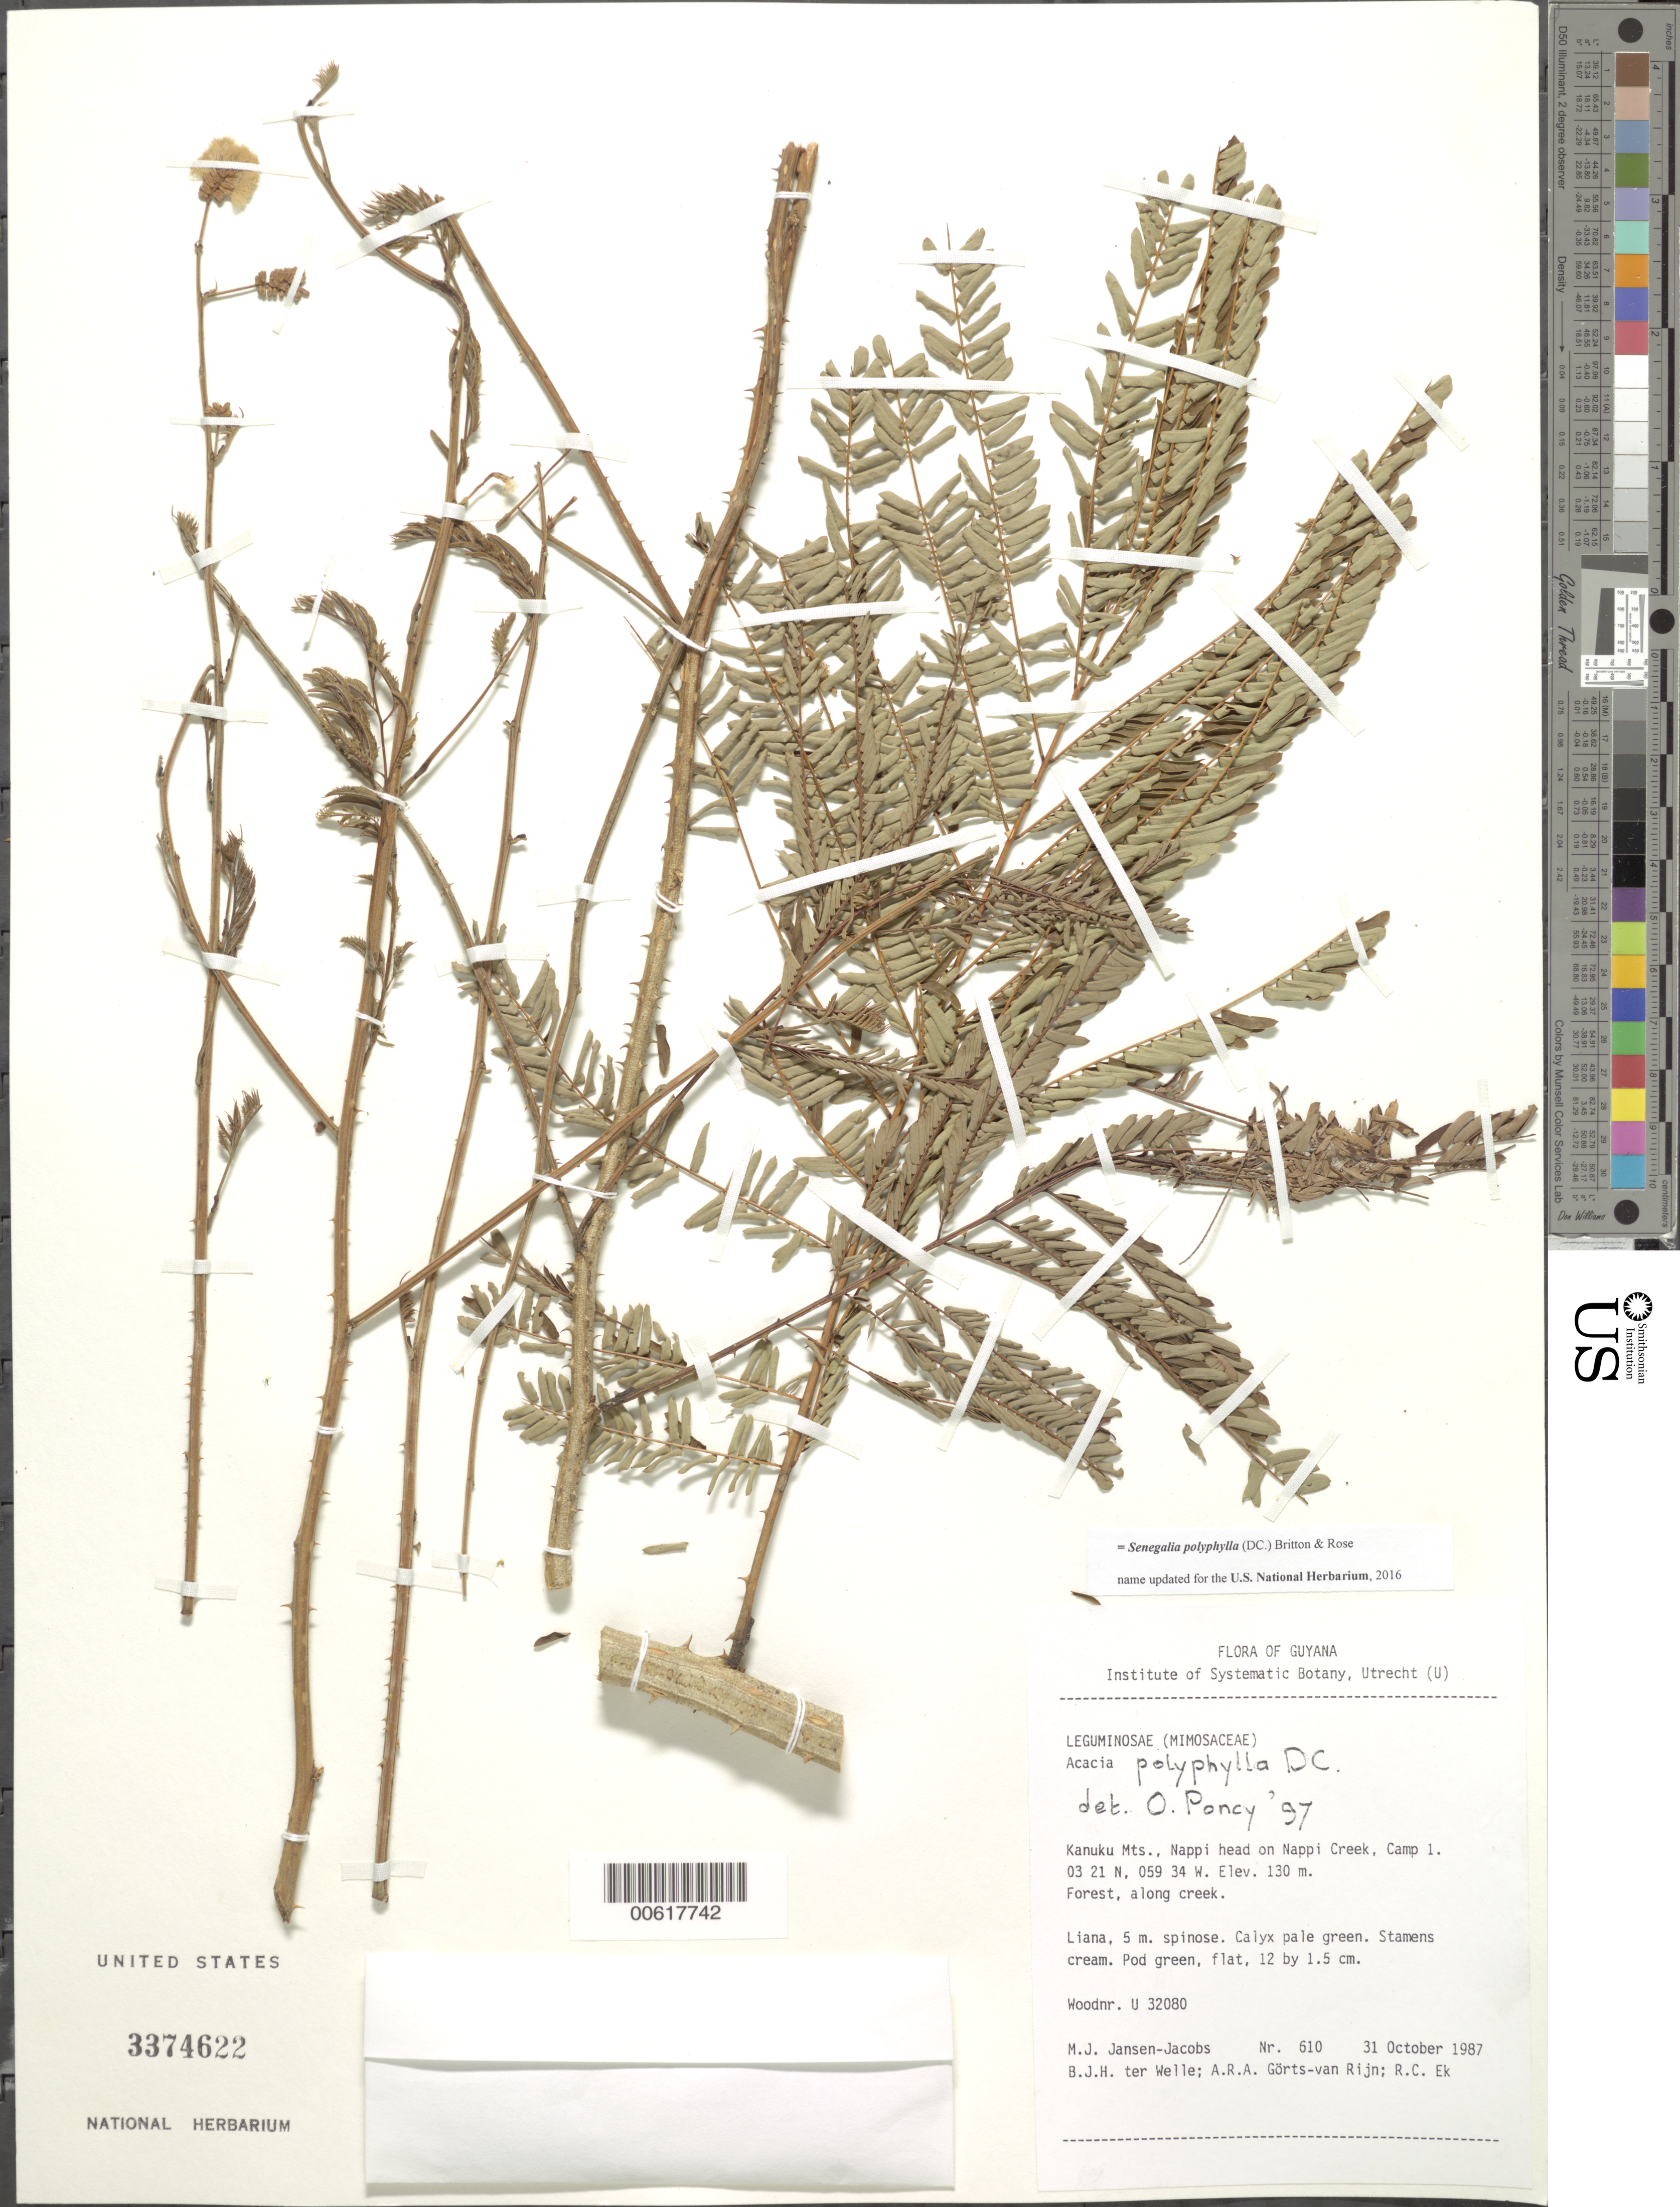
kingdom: Plantae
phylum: Tracheophyta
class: Magnoliopsida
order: Fabales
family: Fabaceae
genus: Senegalia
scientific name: Senegalia polyphylla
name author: (DC.) Britton & Rose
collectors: M. J. Jansen-Jacobs, B. Welle, A. .R. A. Görts-van Rijn & R. C. Ek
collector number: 610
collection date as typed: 31-Oct-87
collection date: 1987-10-31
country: Guyana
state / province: U. Takutu-U. Essequibo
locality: Kanuku Mts., Nappi-head on Nappi Creek, camp 1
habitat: Forest along creek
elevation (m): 130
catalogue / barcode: US 3374622